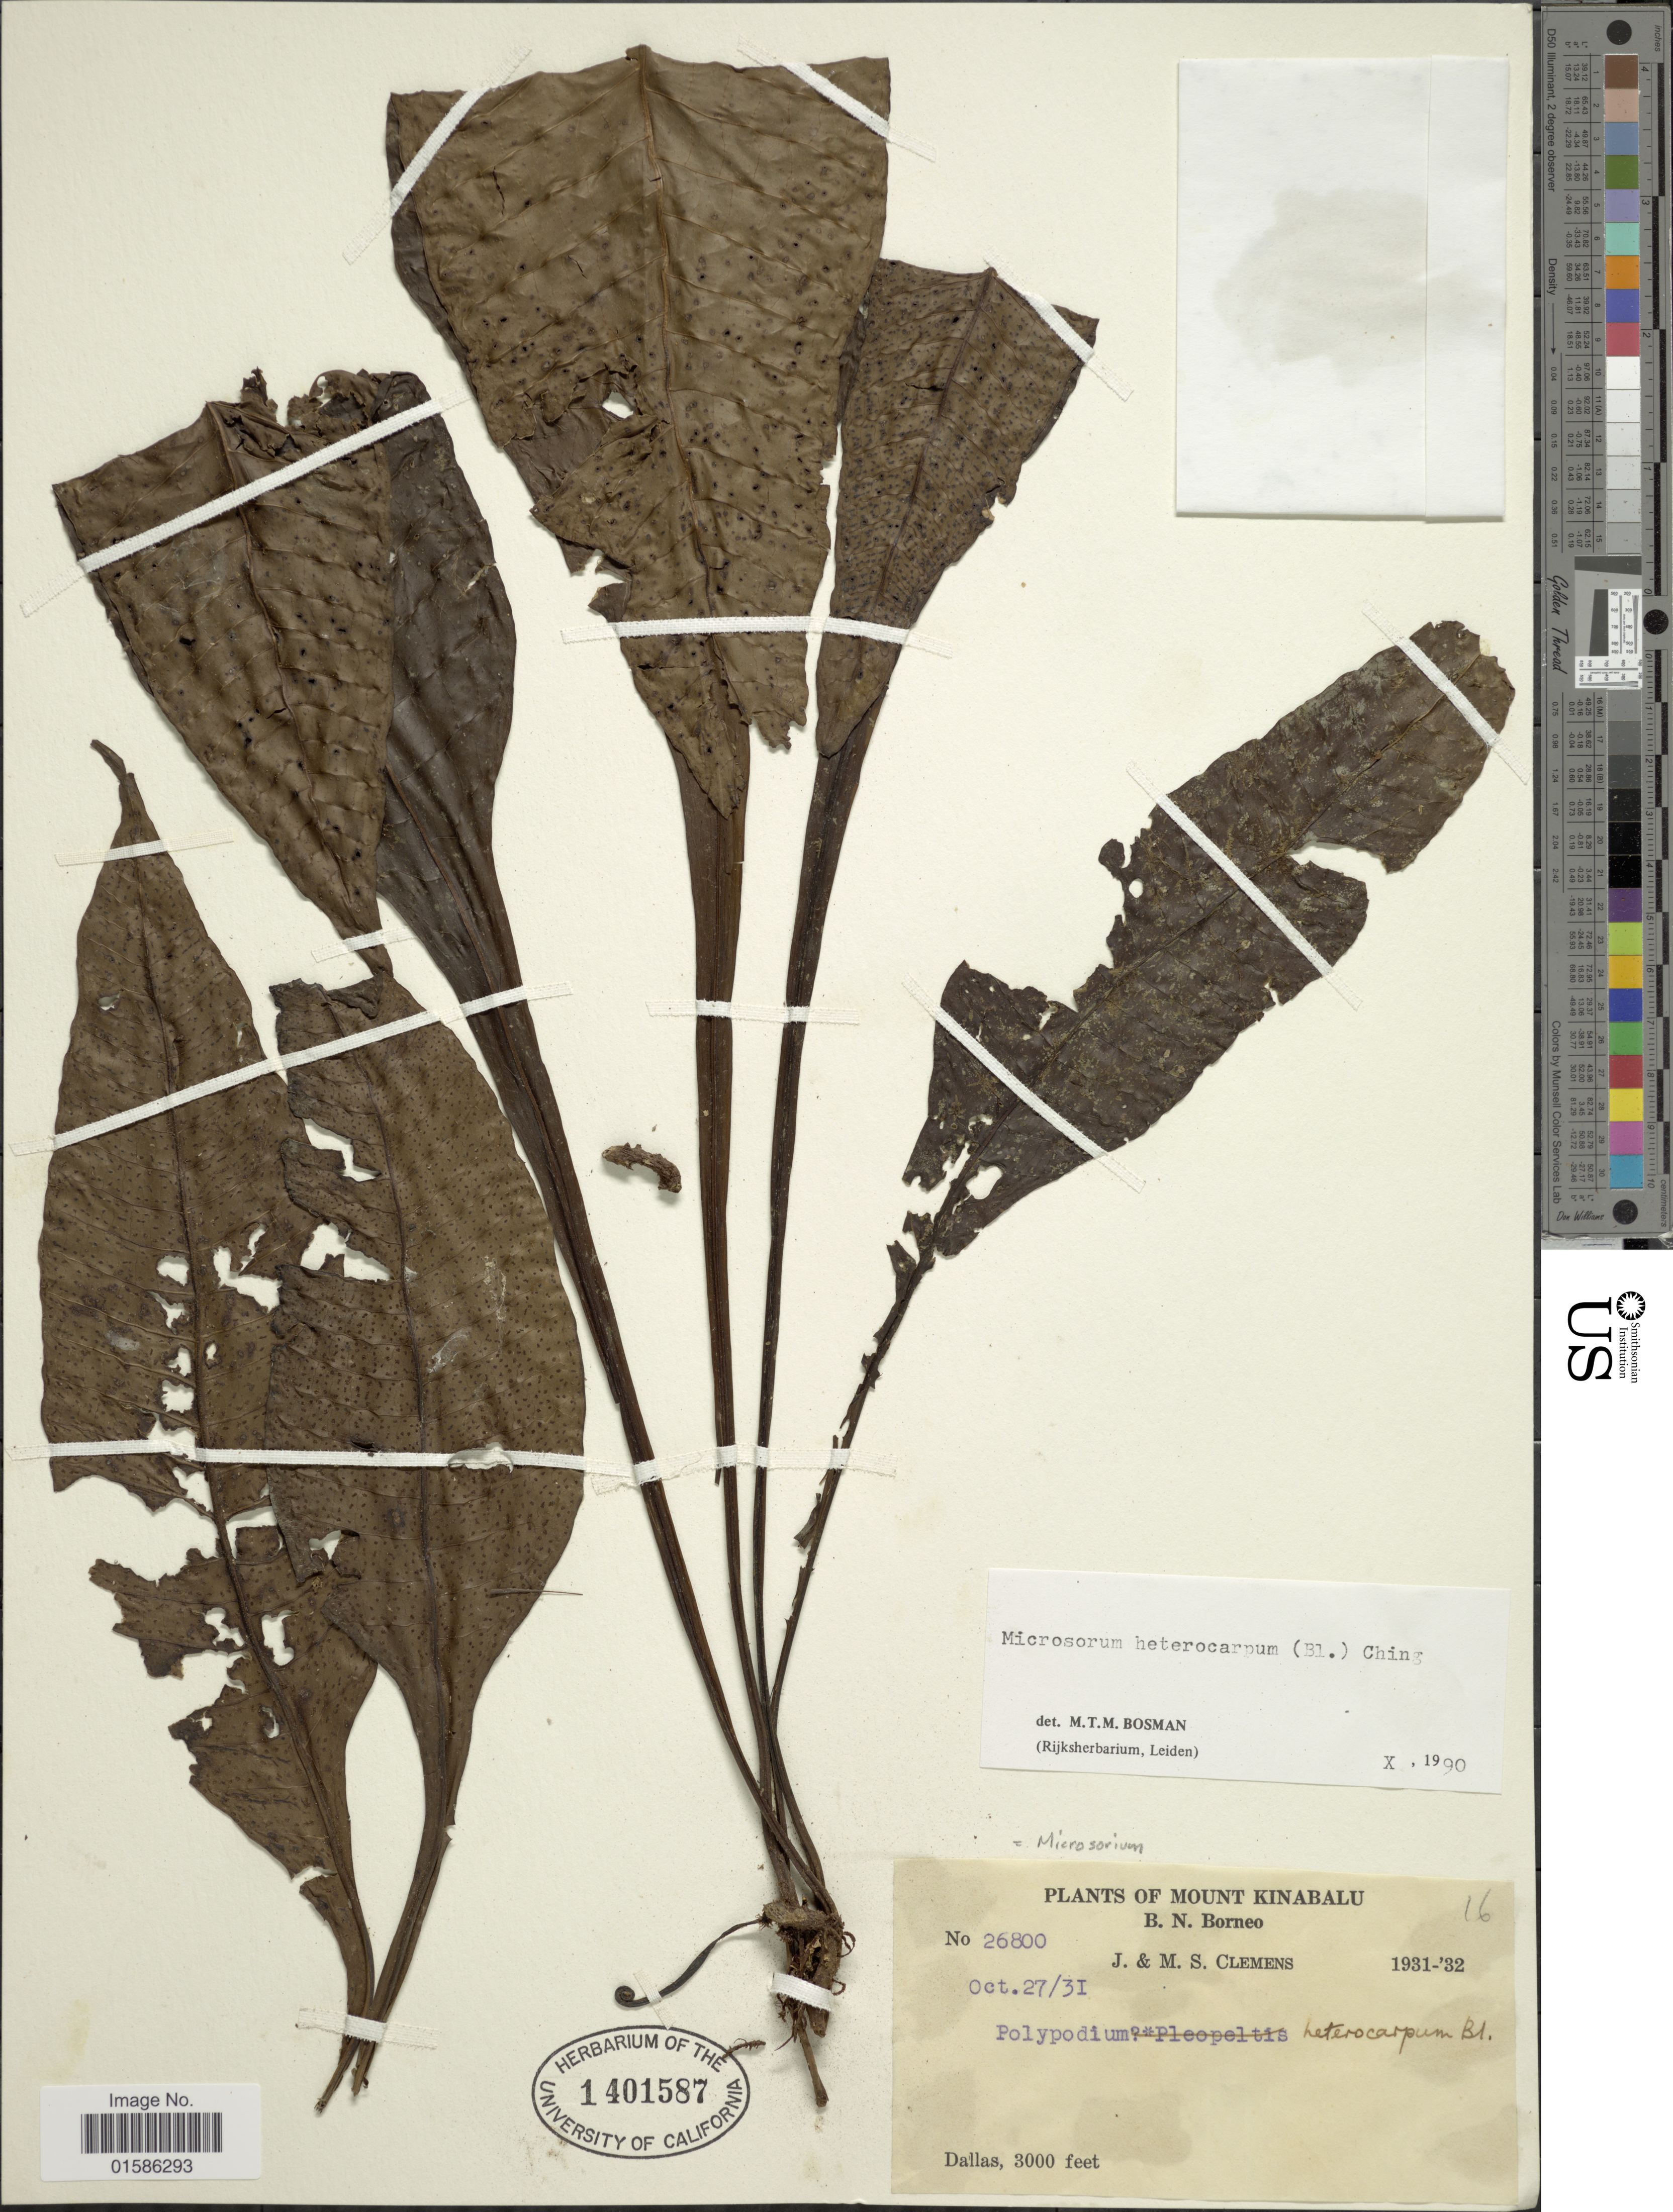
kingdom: Plantae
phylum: Tracheophyta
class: Polypodiopsida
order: Polypodiales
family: Polypodiaceae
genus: Microsorum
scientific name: Microsorum heterocarpum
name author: (Blume) Ching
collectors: J. Clemens & M. S. Clemens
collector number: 26800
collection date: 1931/1932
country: Malaysia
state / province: Sabah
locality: Mount Kinabalu, B.N. Borneo, Dallas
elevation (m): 914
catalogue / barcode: US 1401587